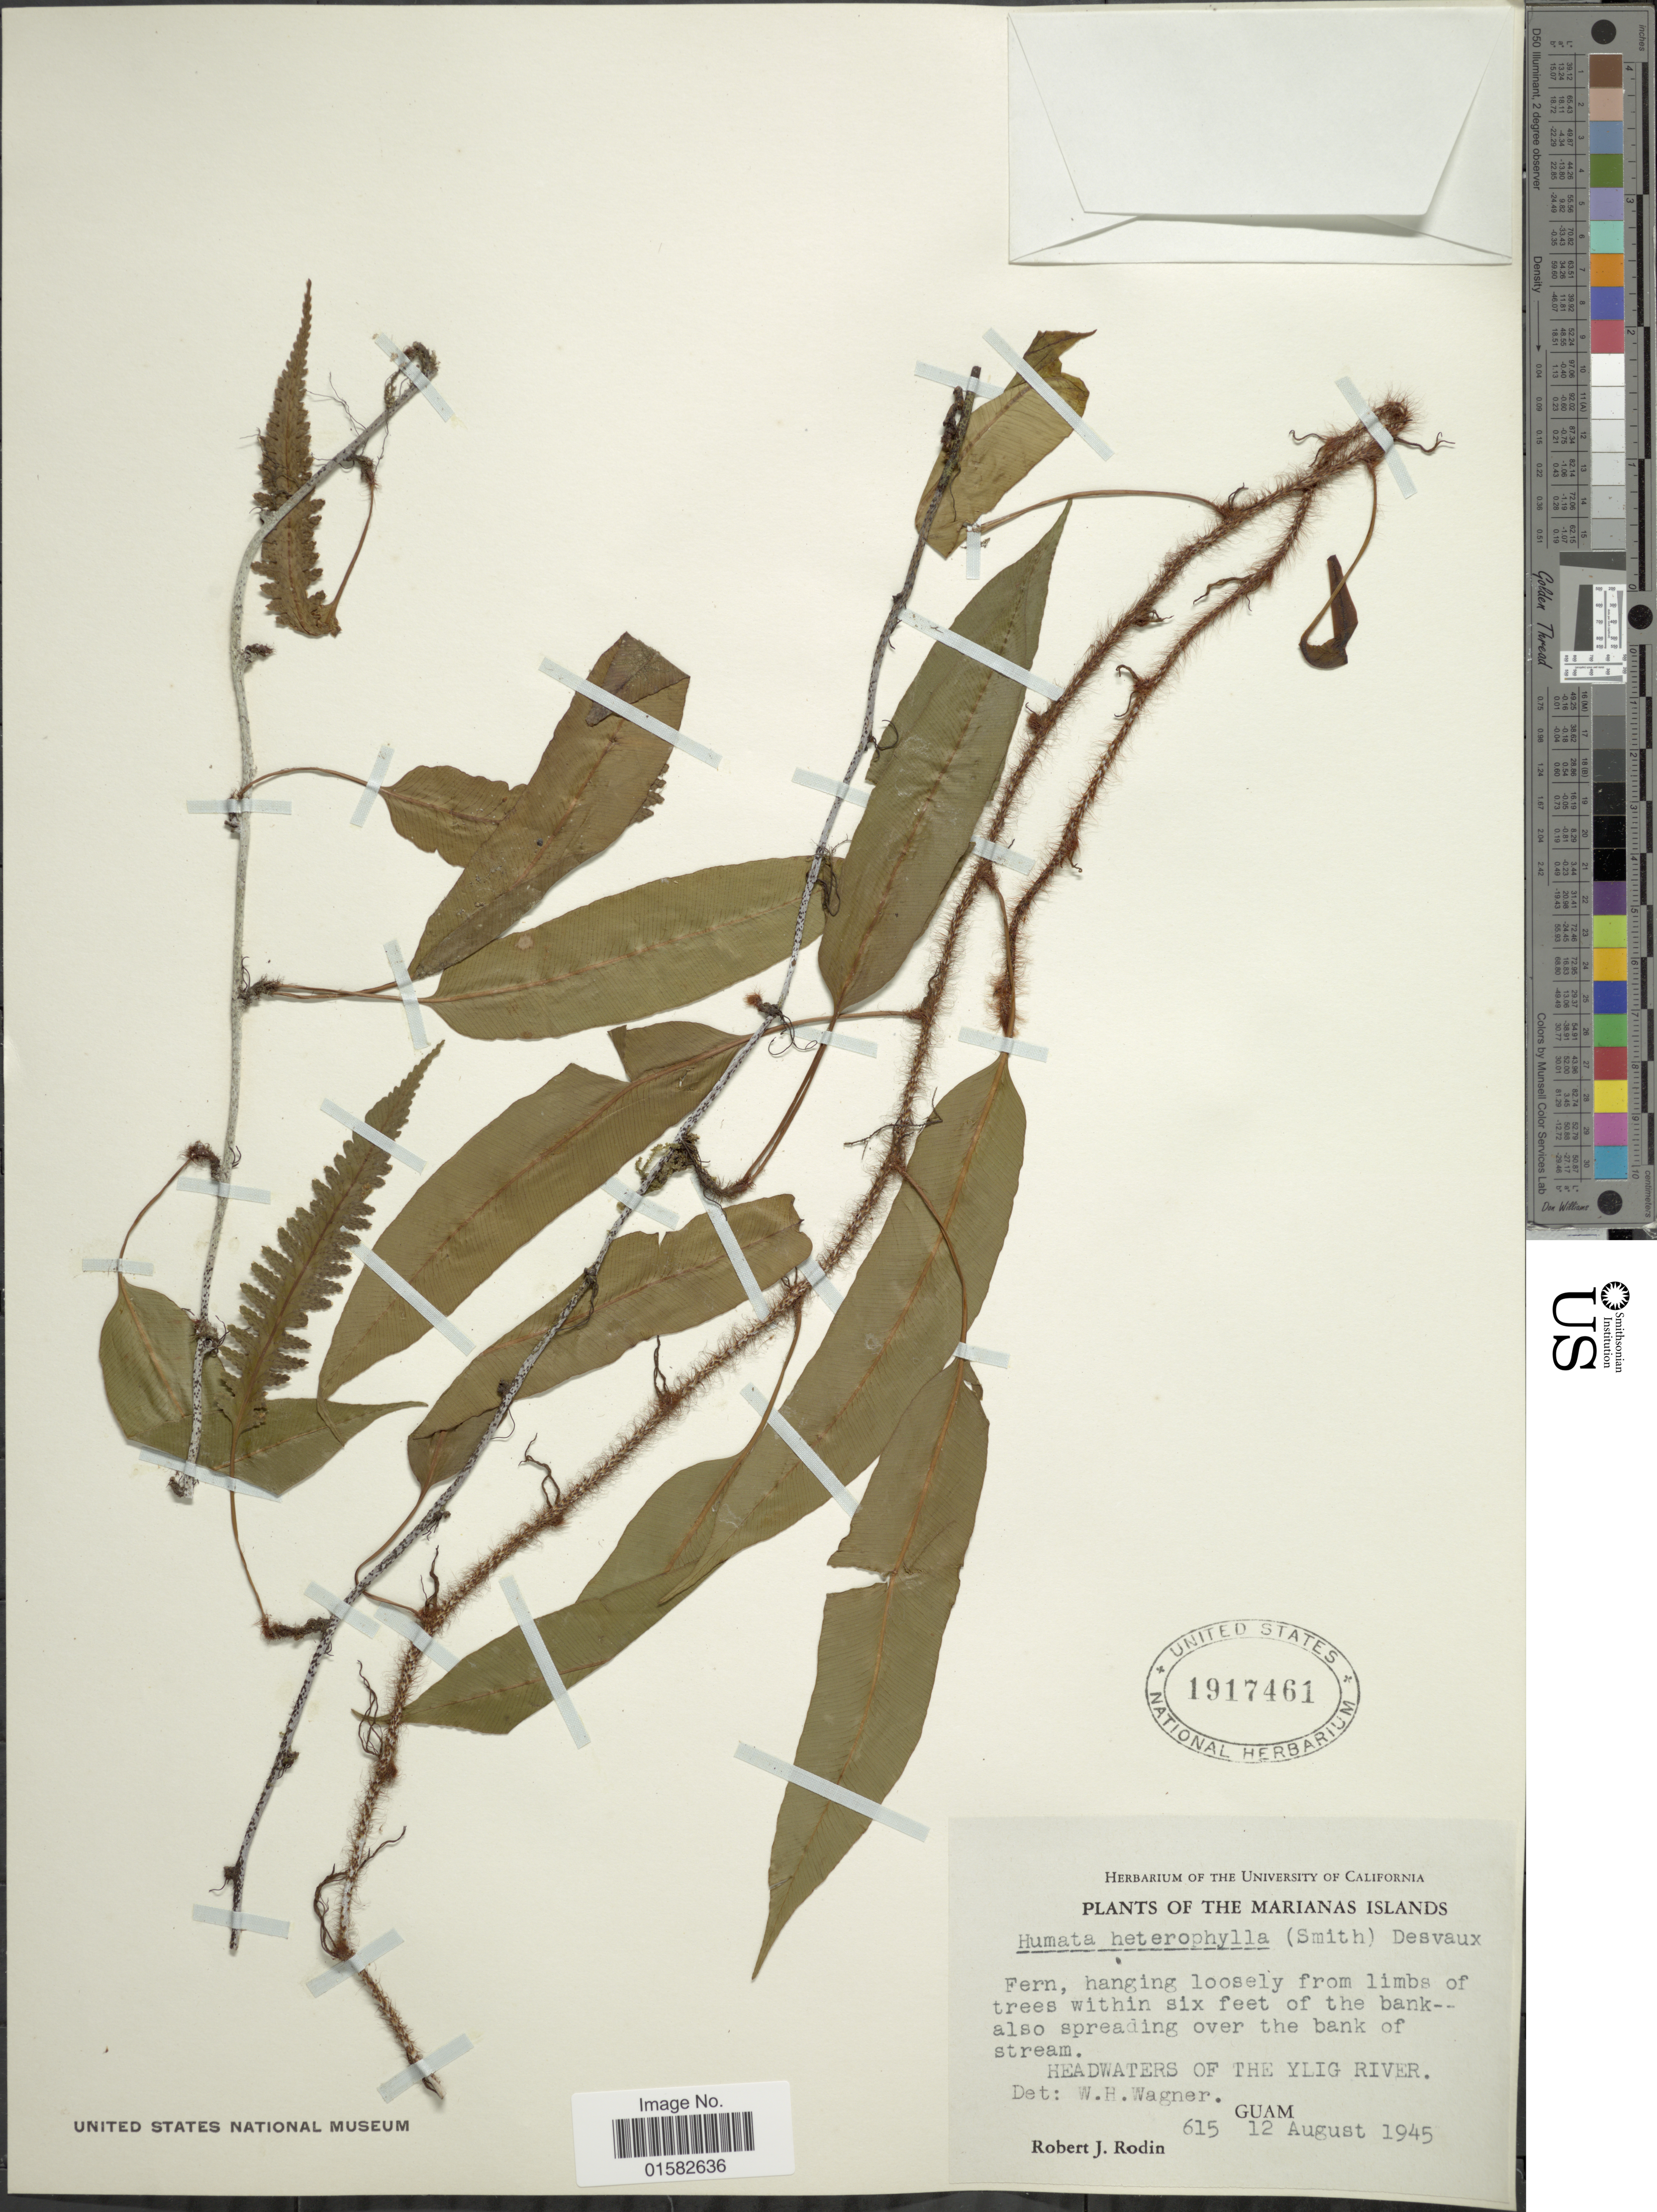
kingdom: Plantae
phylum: Tracheophyta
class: Polypodiopsida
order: Polypodiales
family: Davalliaceae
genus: Humata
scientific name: Humata heterophylla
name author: (Sm.) Desv.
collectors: R. J. Rodin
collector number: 615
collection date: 1945-08-12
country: Northern Mariana Islands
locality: The Mariana Islands, within six feet of the bank also spreading over the bank of stream, Headwaters of the Yling River, Guam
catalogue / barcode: US 1917461